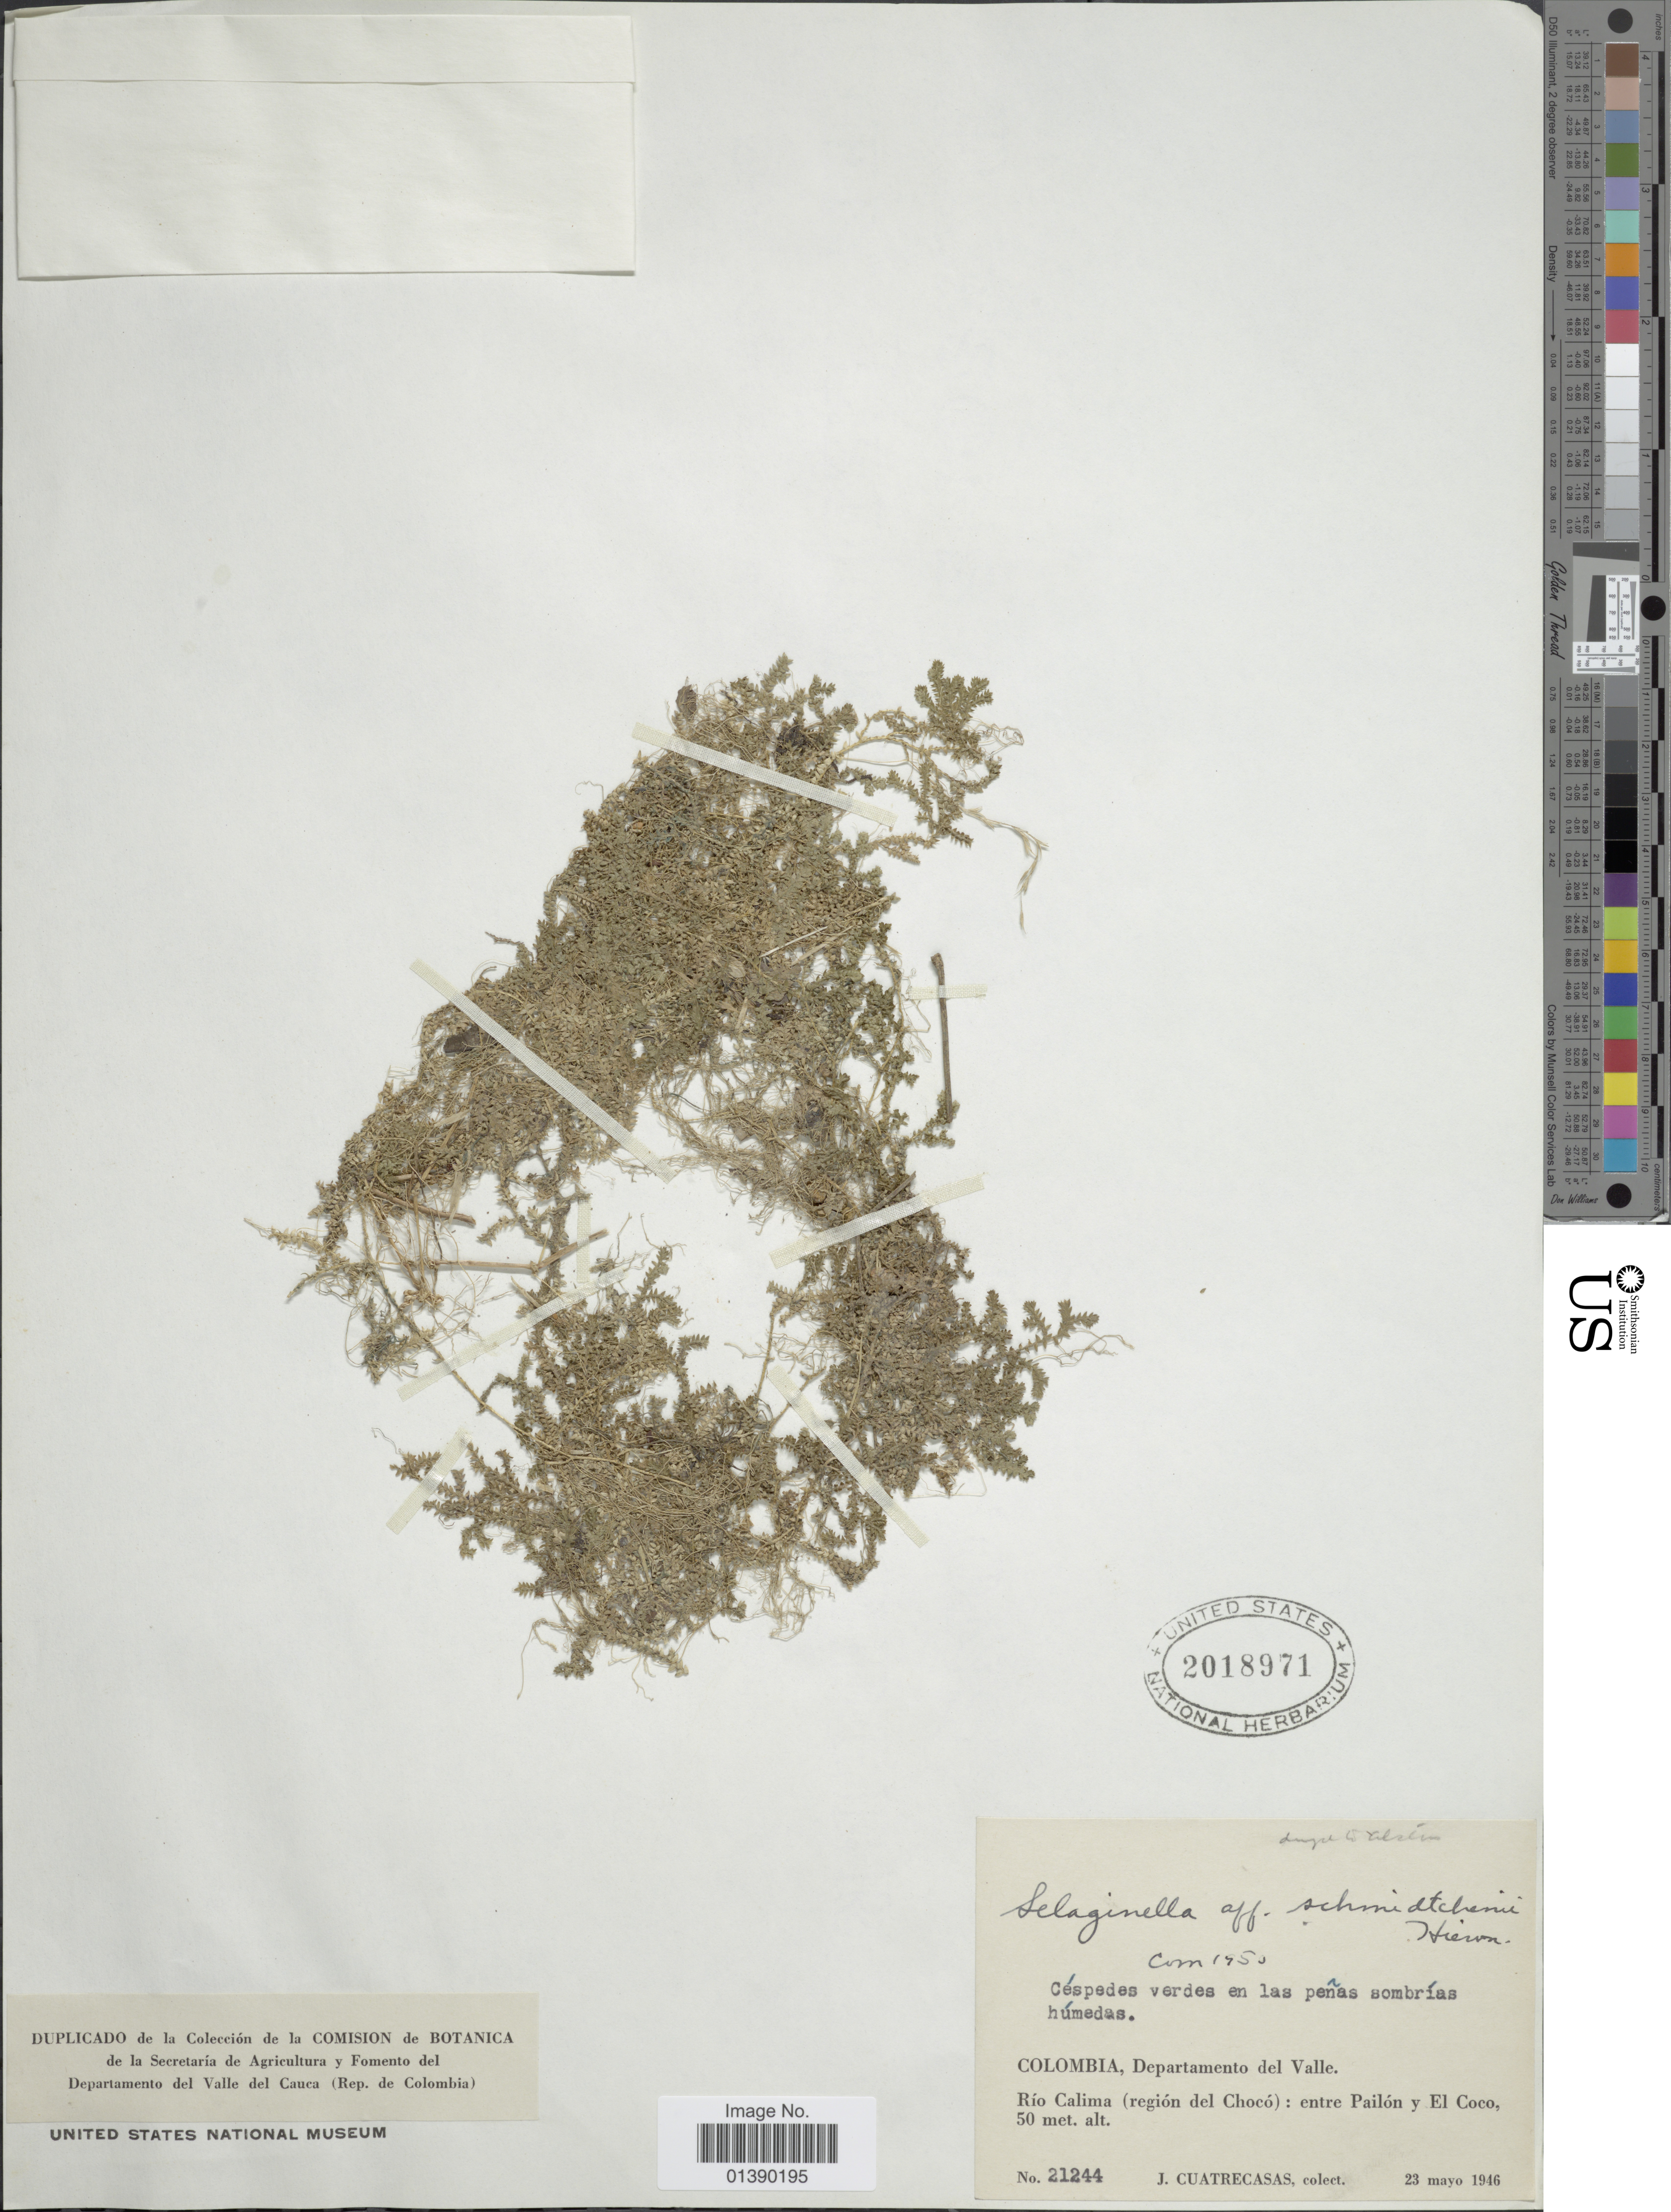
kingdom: Plantae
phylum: Tracheophyta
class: Lycopodiopsida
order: Selaginellales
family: Selaginellaceae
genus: Selaginella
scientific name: Selaginella atirrensis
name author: Hieron. in Engl. & Prantl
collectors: J. Cuatrecasas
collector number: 21244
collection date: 1946-05-23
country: Colombia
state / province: Chocó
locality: Departamento del Valle, Río Calima: entre Pailón y El Coco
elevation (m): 50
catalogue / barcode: US 2018971